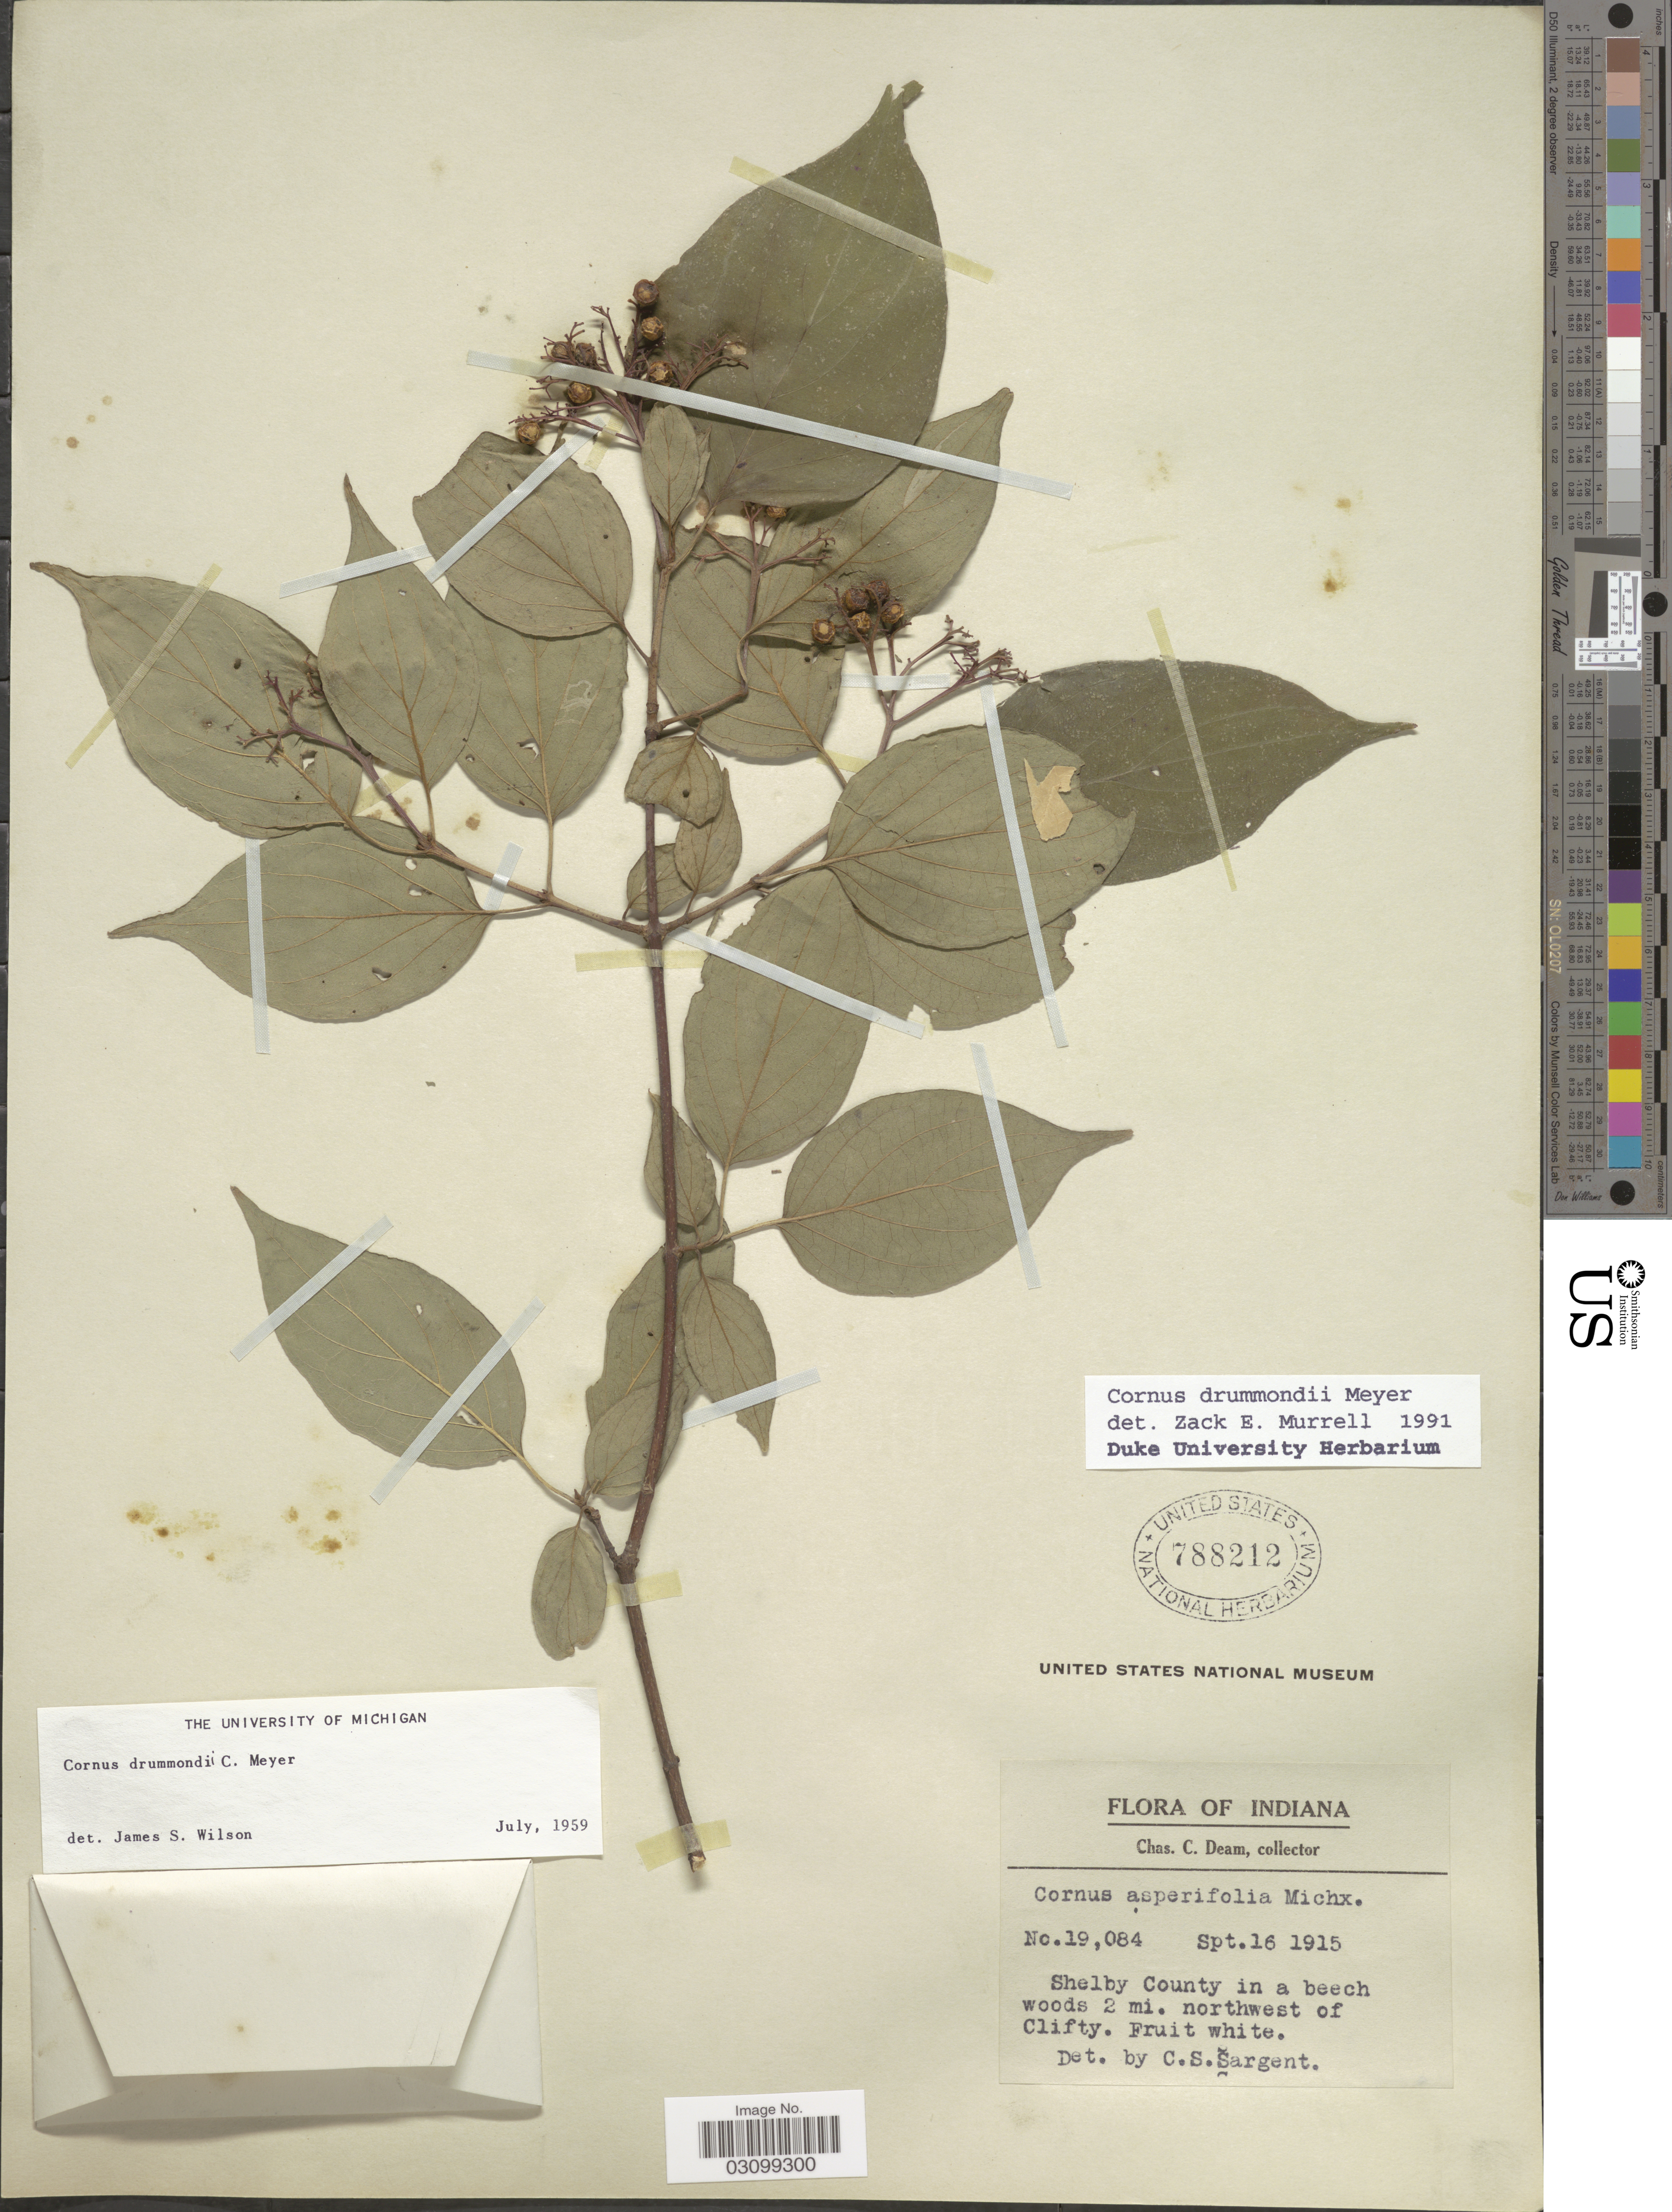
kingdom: Plantae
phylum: Tracheophyta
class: Magnoliopsida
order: Cornales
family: Cornaceae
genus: Cornus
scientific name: Cornus drummondii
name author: C.A. Mey.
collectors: C. C. Deam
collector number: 19084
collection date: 1915-09-16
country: United States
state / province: Indiana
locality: Shelby County in a beech woods 2 mi. northwest of Clifty.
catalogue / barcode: US 788212